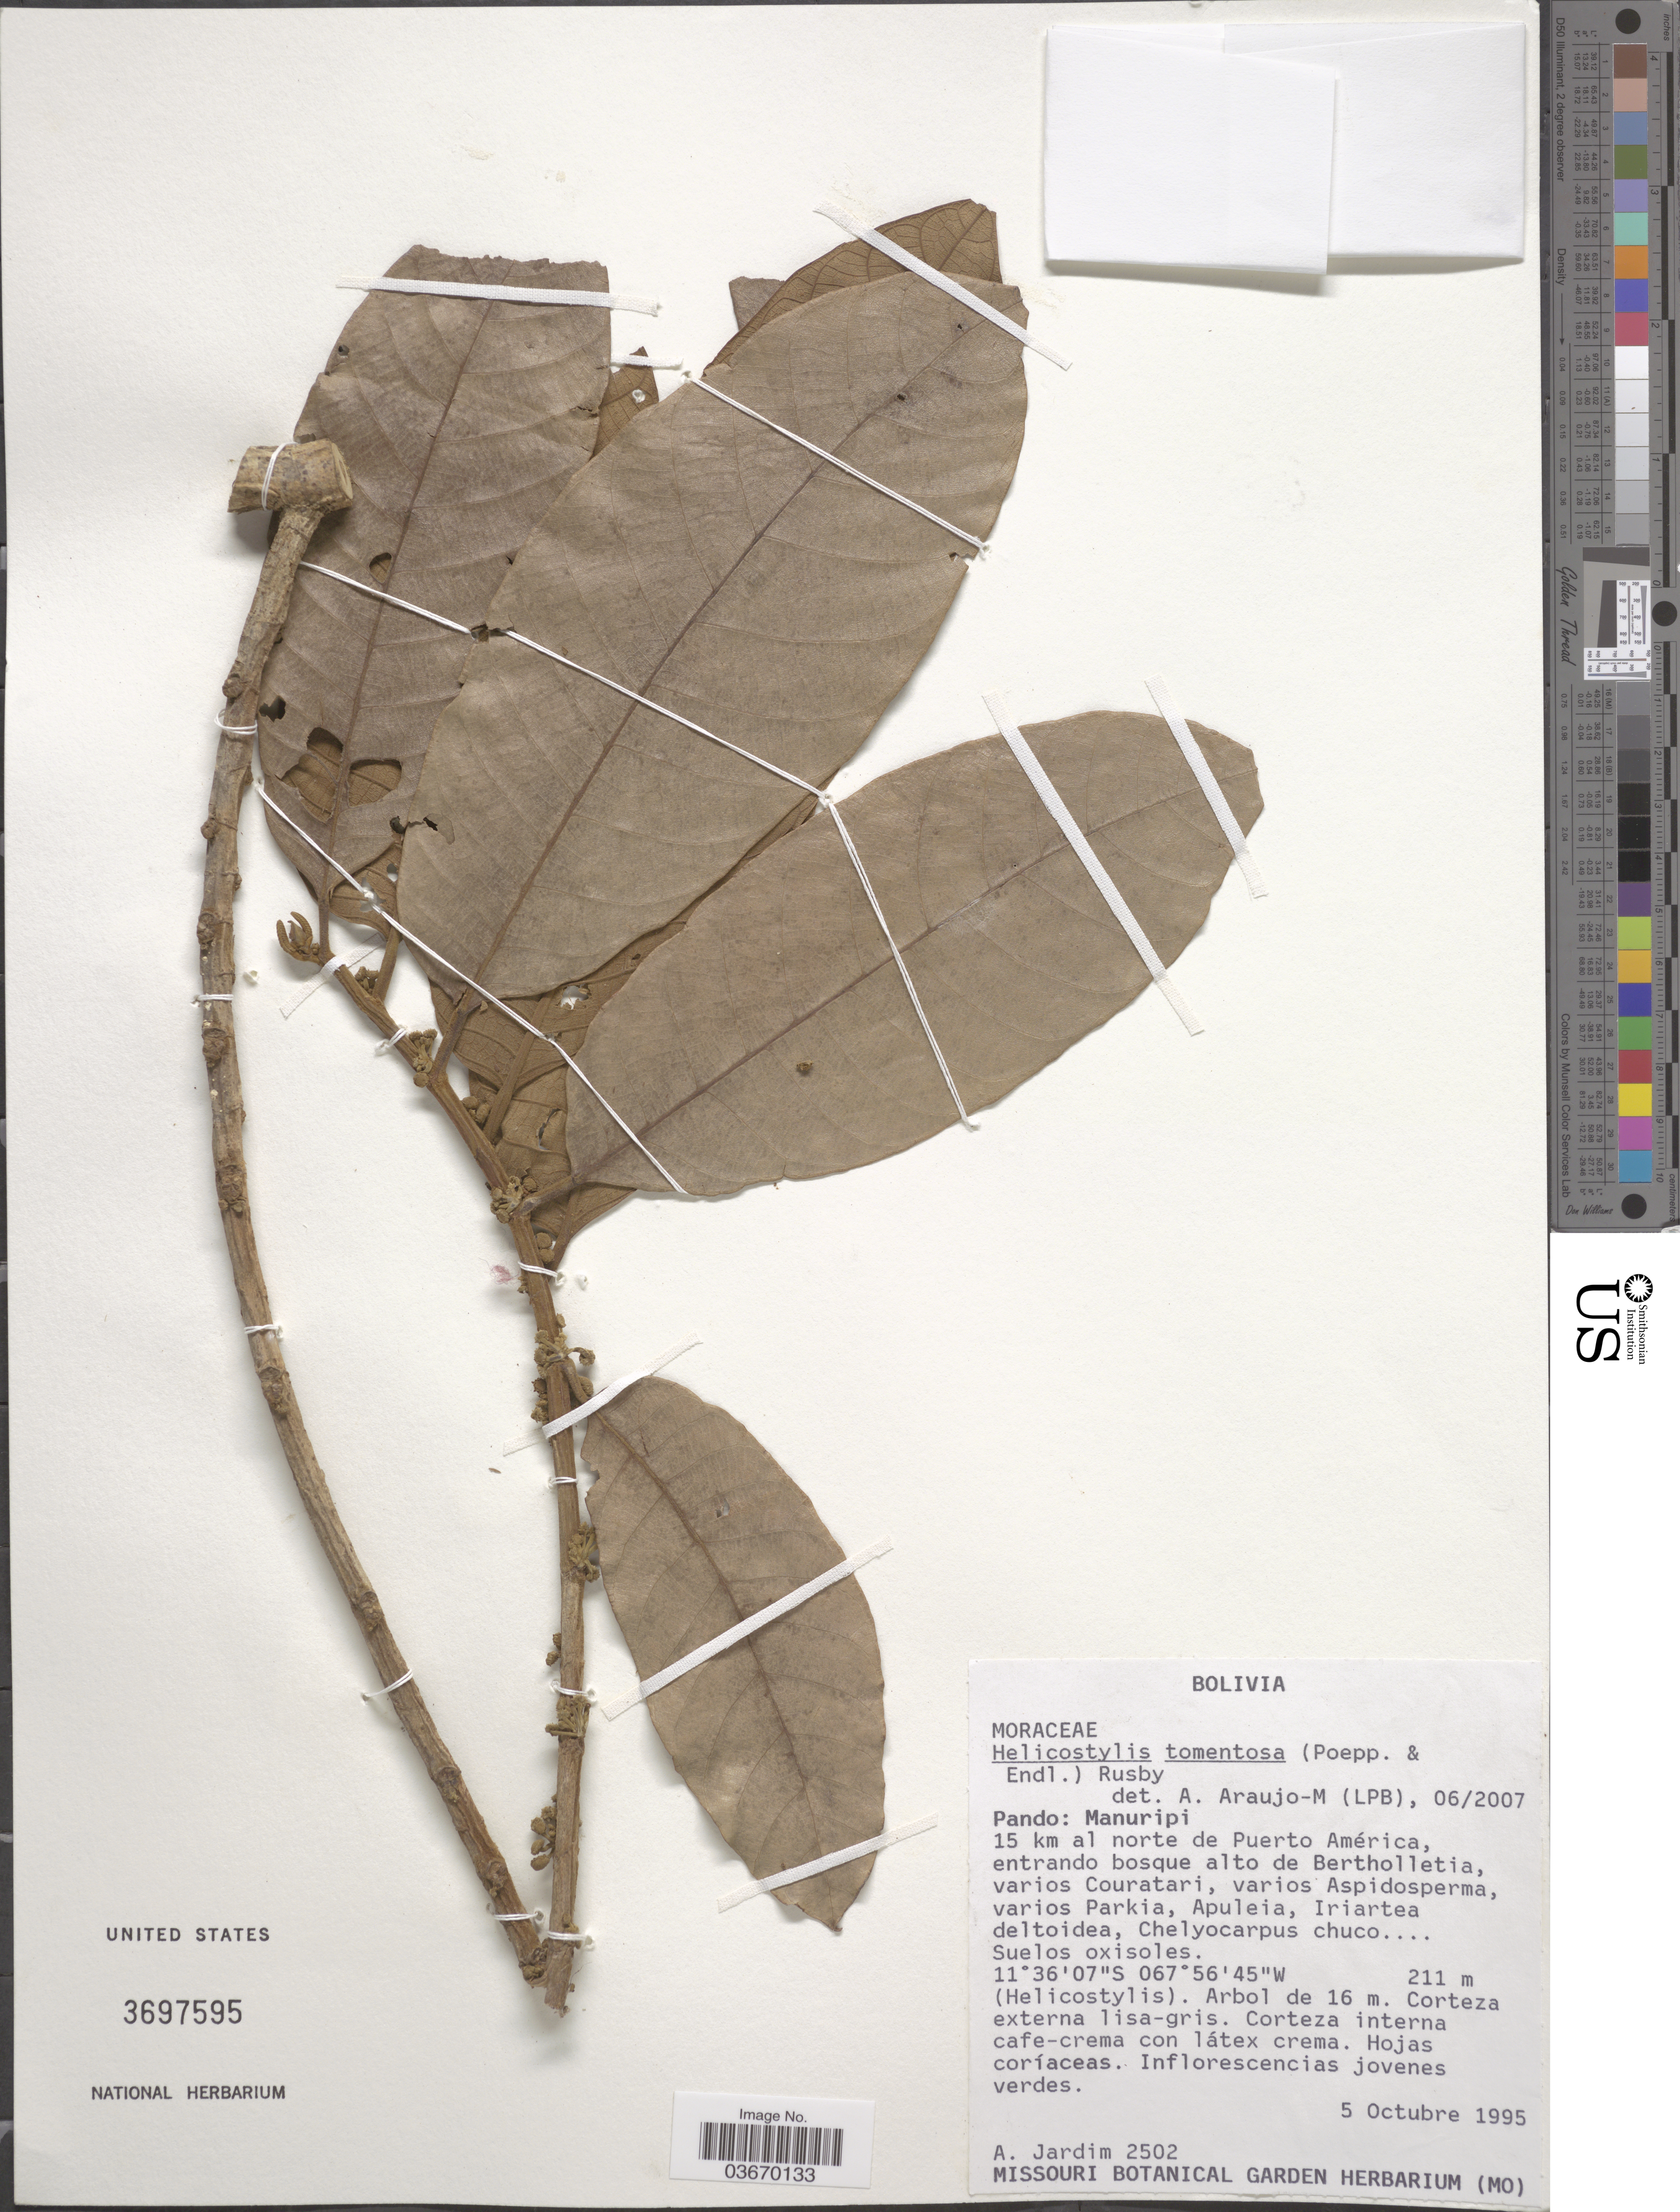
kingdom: Plantae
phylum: Tracheophyta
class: Magnoliopsida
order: Rosales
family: Moraceae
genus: Helicostylis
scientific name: Helicostylis tomentosa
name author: (Poepp. & Endl.) Rusby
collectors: A. Jardim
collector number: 2502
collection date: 1995-10-05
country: Bolivia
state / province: Pando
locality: Manuripi. 15 km al norte de Puerto América.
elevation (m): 211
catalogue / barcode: US 3697595